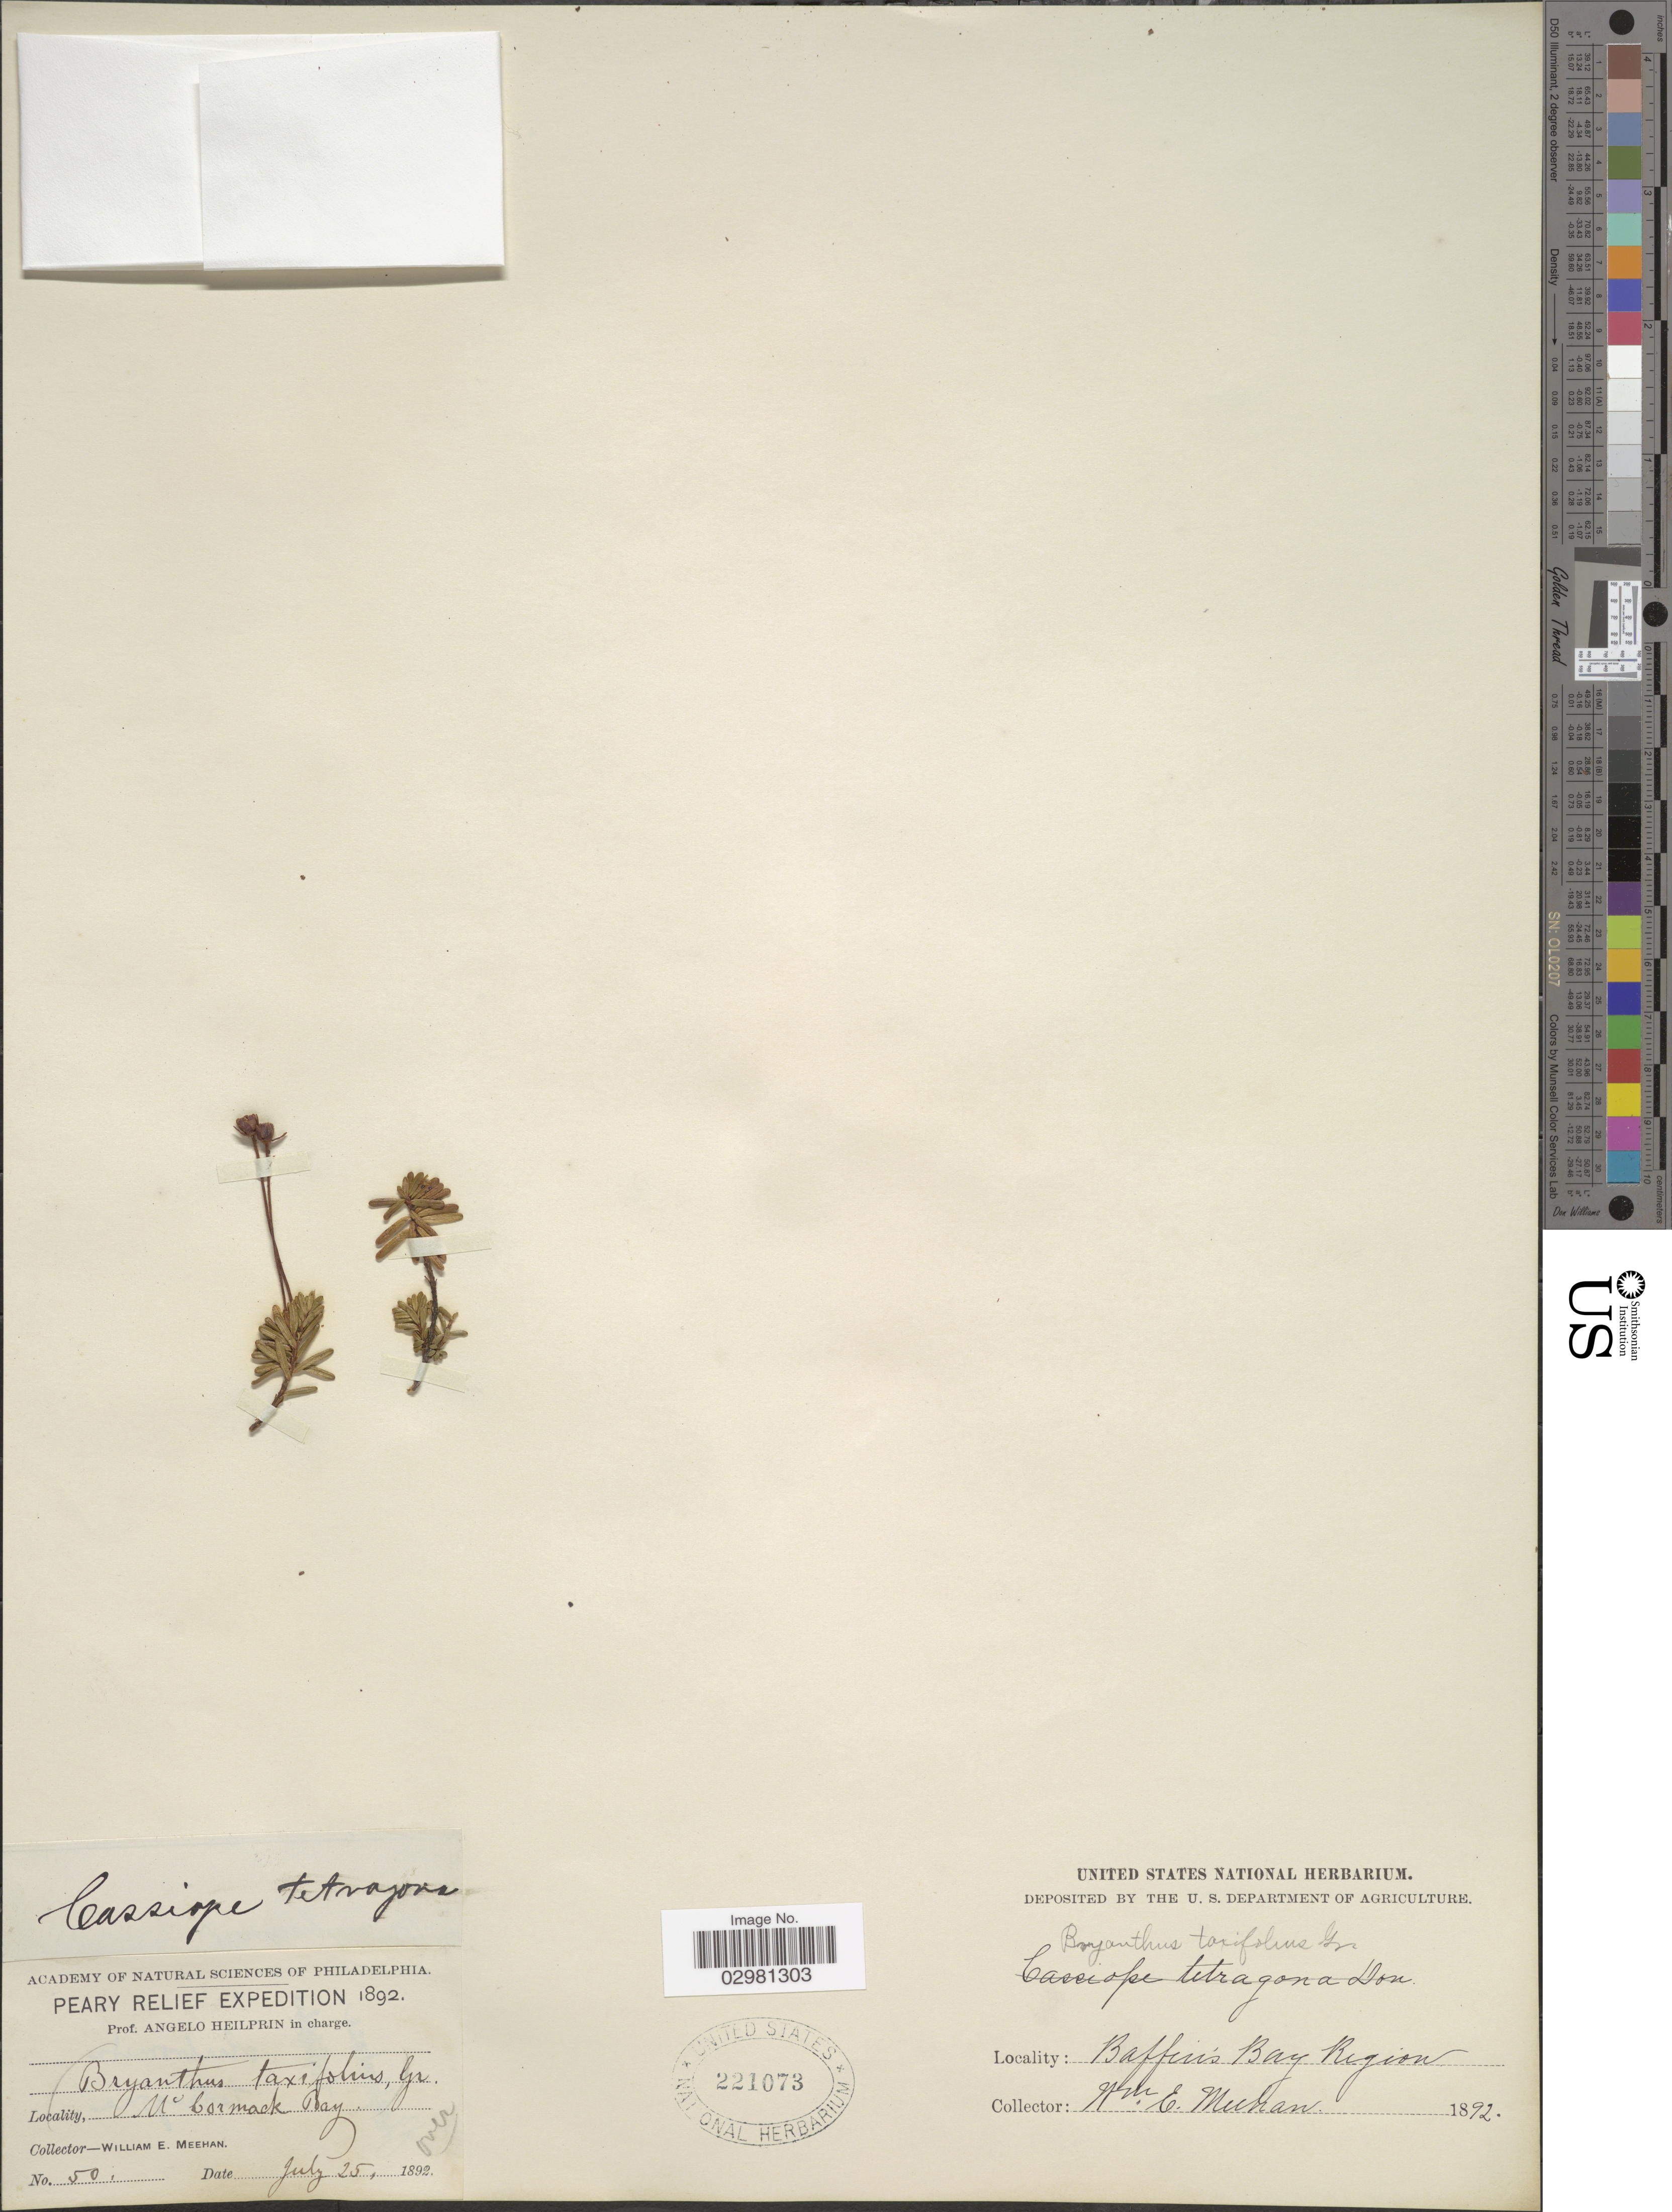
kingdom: Plantae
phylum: Tracheophyta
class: Magnoliopsida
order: Ericales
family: Ericaceae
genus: Phyllodoce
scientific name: Phyllodoce caerulea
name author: (L.) Bab.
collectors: W. Meehan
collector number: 50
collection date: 1892-07-25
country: Greenland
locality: McCormack Bay, Baffins Bay Region.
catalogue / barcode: US 221073